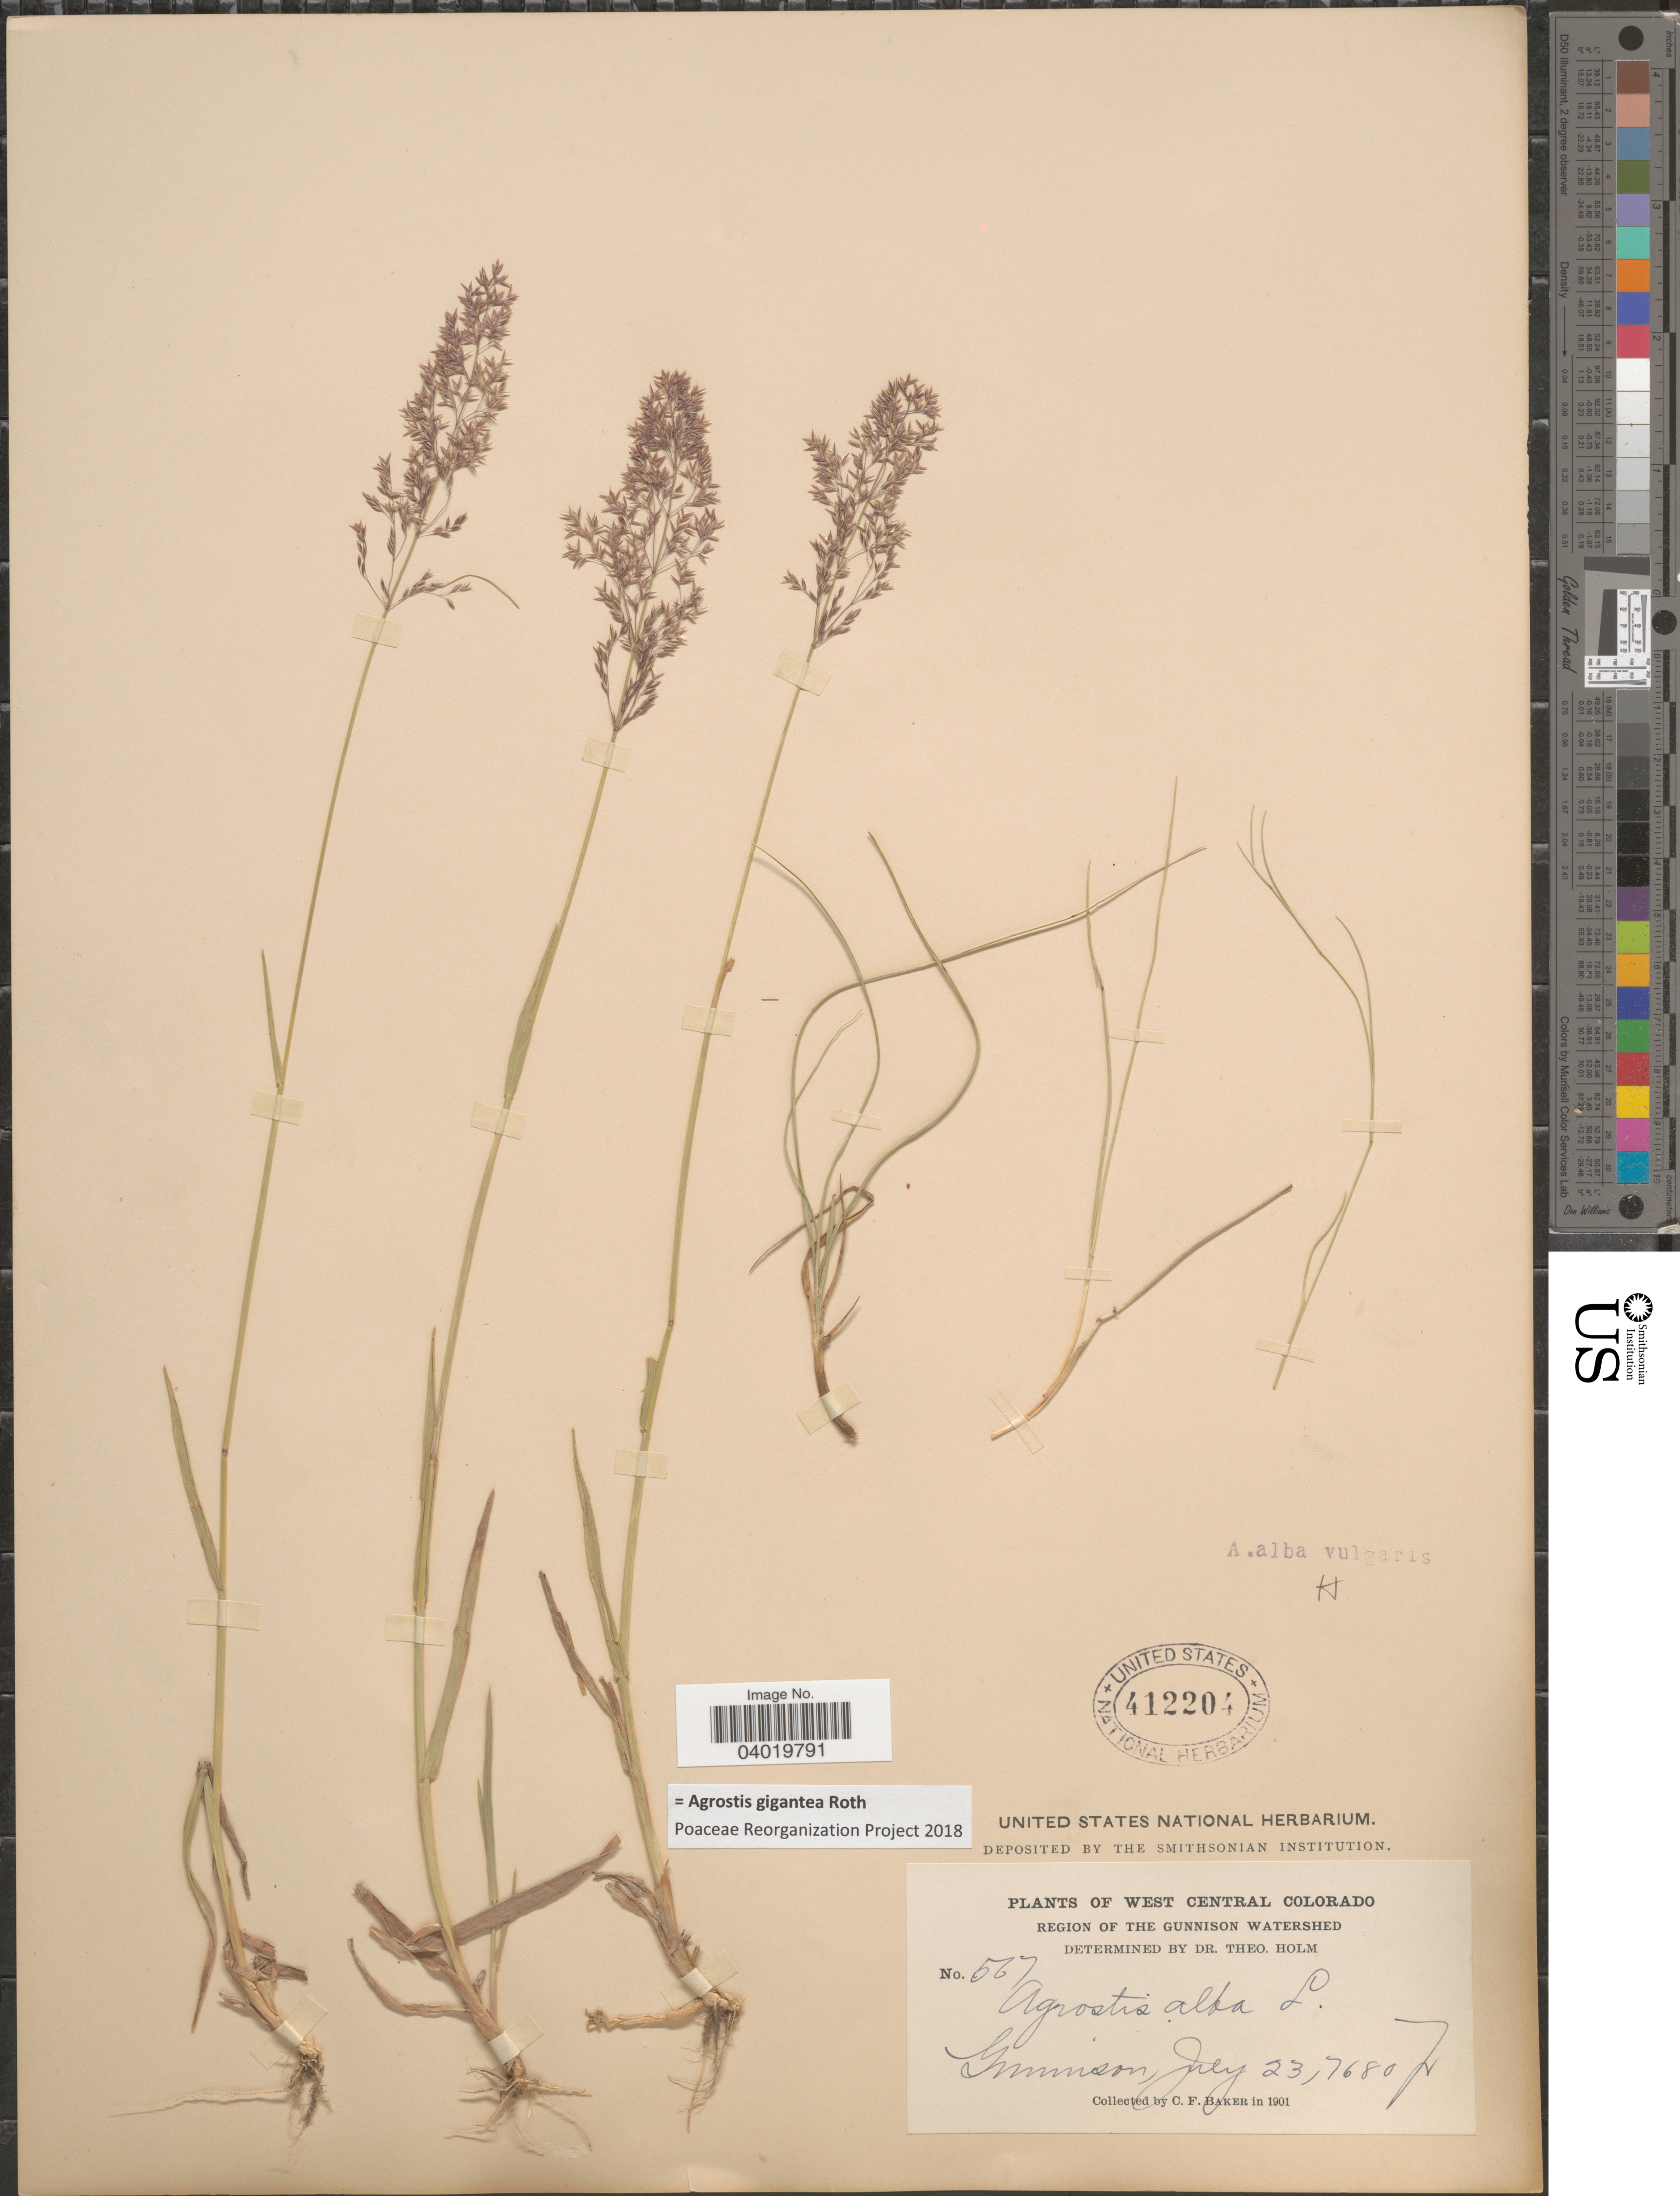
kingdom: Plantae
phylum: Tracheophyta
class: Liliopsida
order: Poales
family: Poaceae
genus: Agrostis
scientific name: Agrostis gigantea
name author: Roth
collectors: C. F. Baker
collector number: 567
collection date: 1901-07-23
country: United States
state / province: Colorado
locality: West Central Colorado. Region of the Gunnison Watershed. Gunnison.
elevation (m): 2341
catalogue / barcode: US 413304